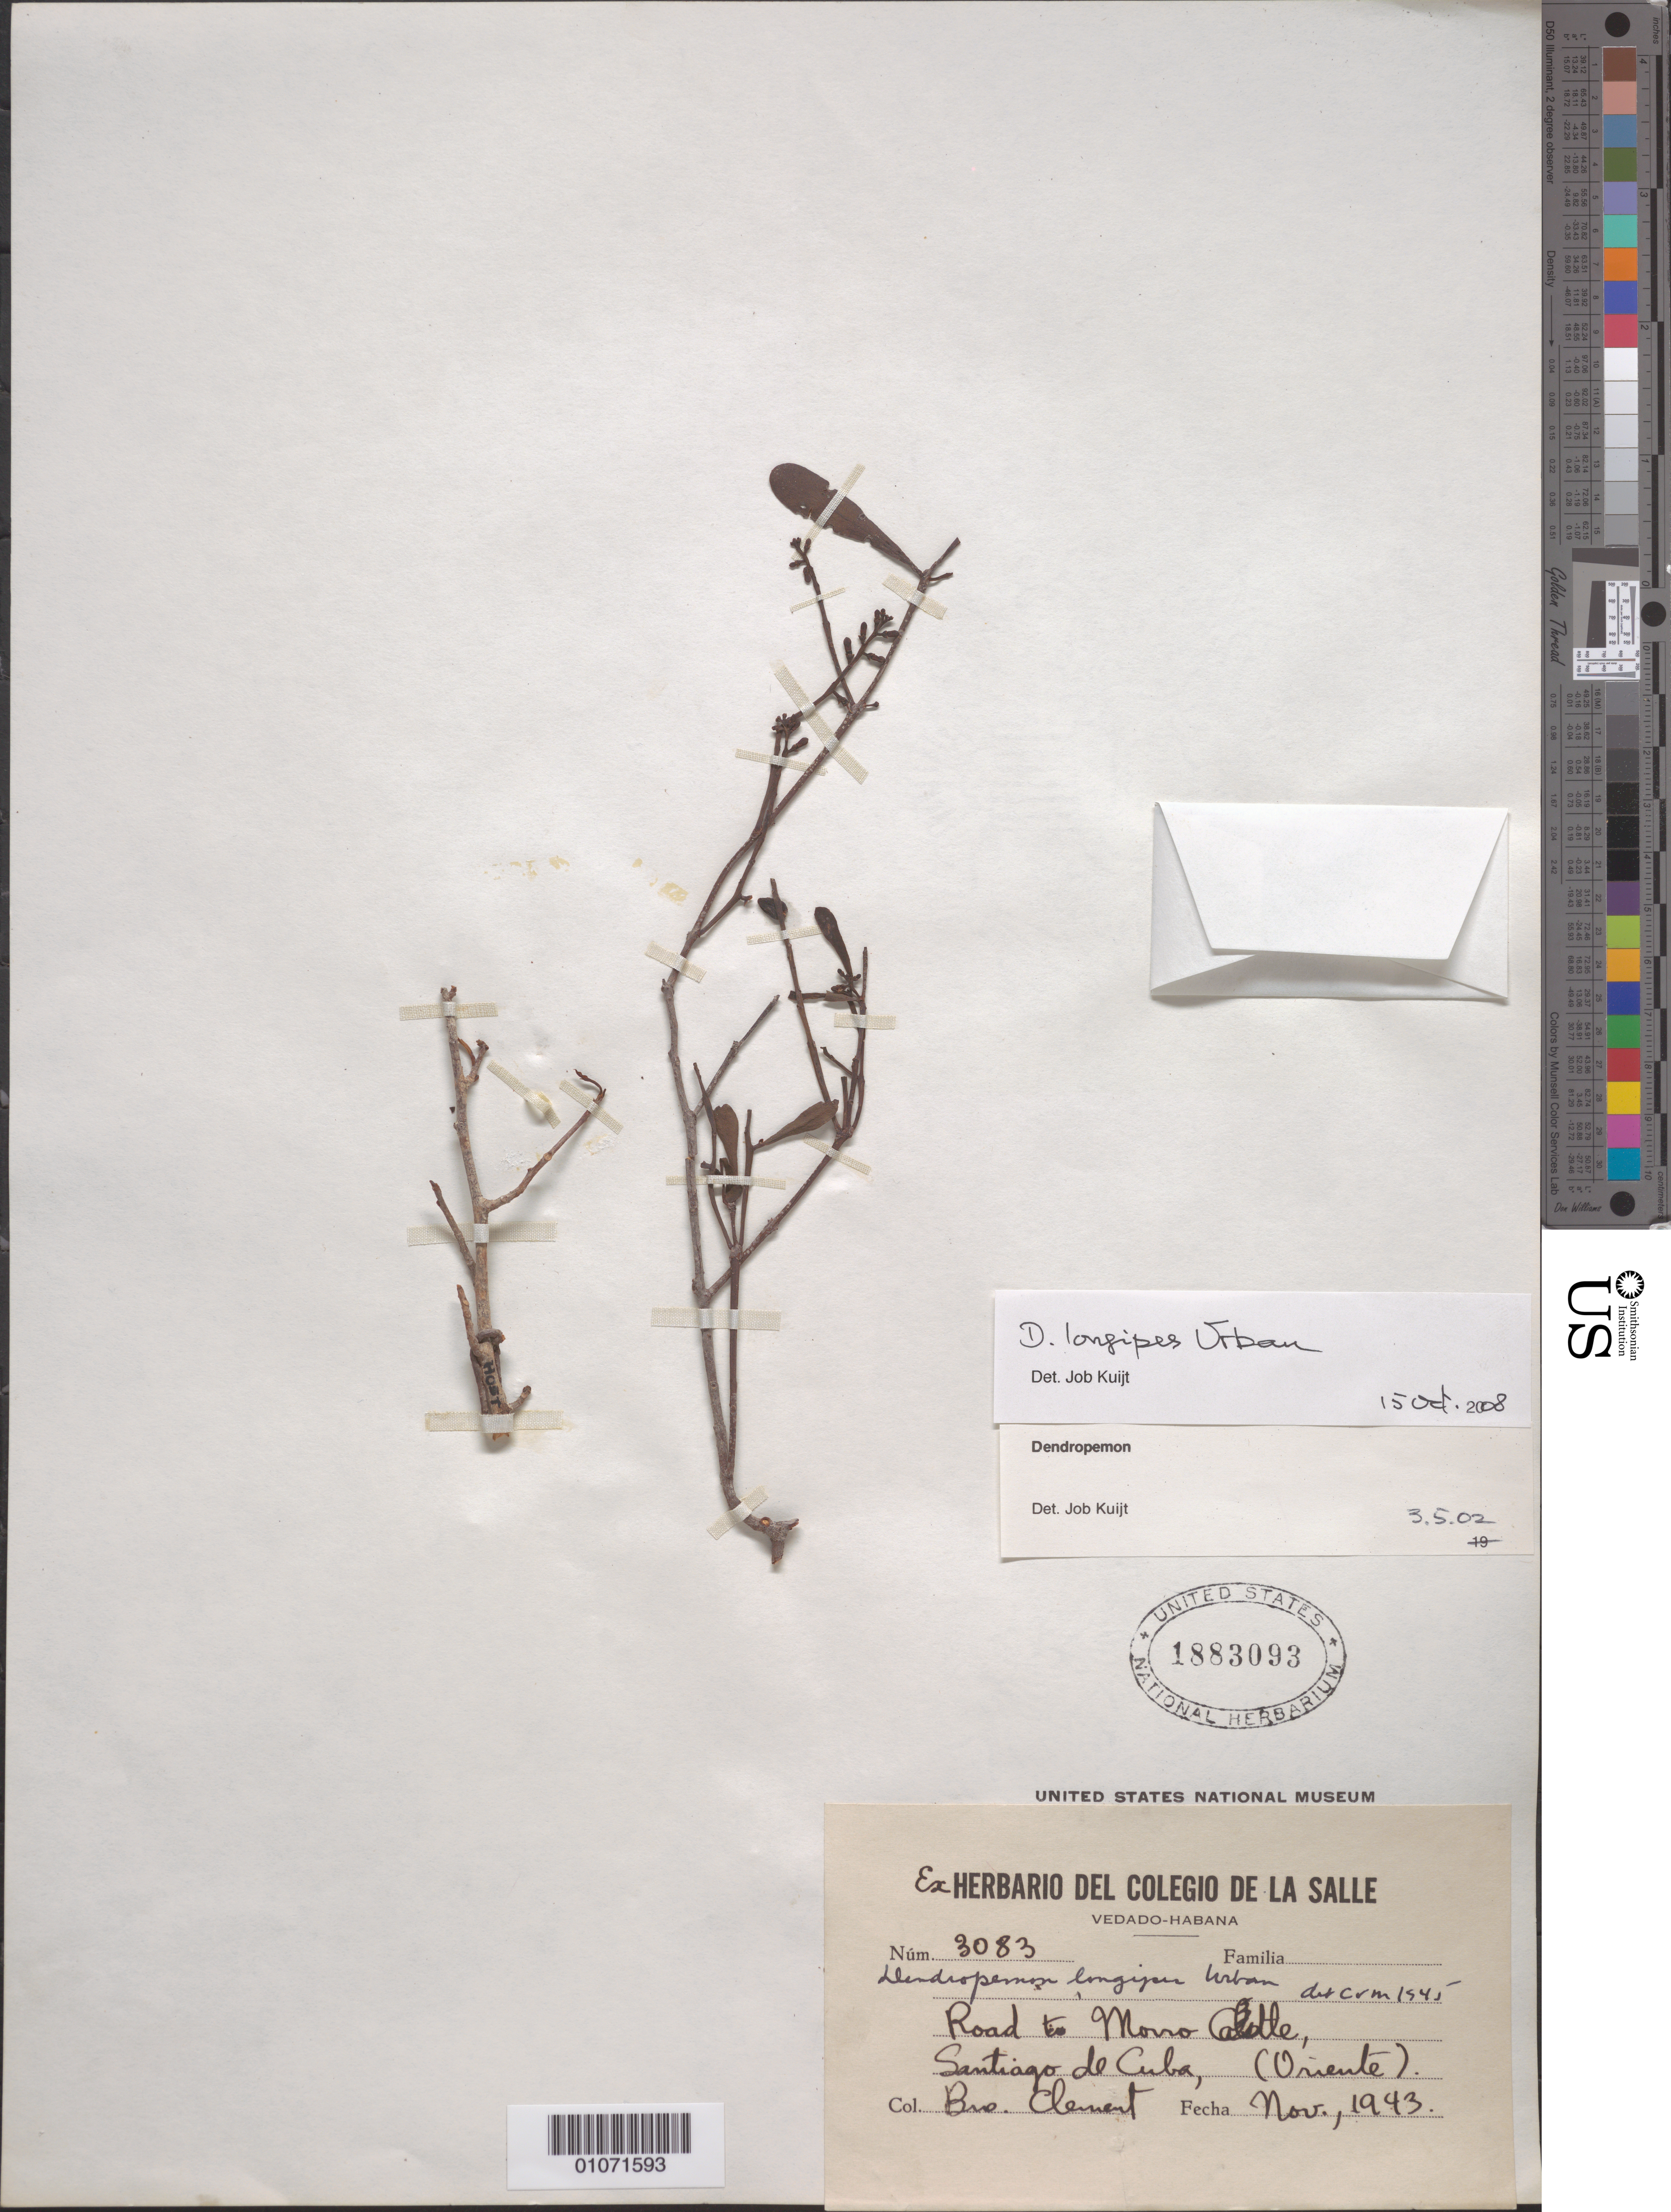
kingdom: Plantae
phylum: Tracheophyta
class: Magnoliopsida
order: Santalales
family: Loranthaceae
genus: Dendropemon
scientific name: Dendropemon longipes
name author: Urb.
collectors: B. Clement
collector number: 3083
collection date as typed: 01 Nov 1943 to 31 Nov 1943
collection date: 1943-11-01/1943-11-30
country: Cuba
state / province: Santiago de Cuba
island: Cuba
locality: Road to Morro, Santiago de Cuba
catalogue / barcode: US 1883093